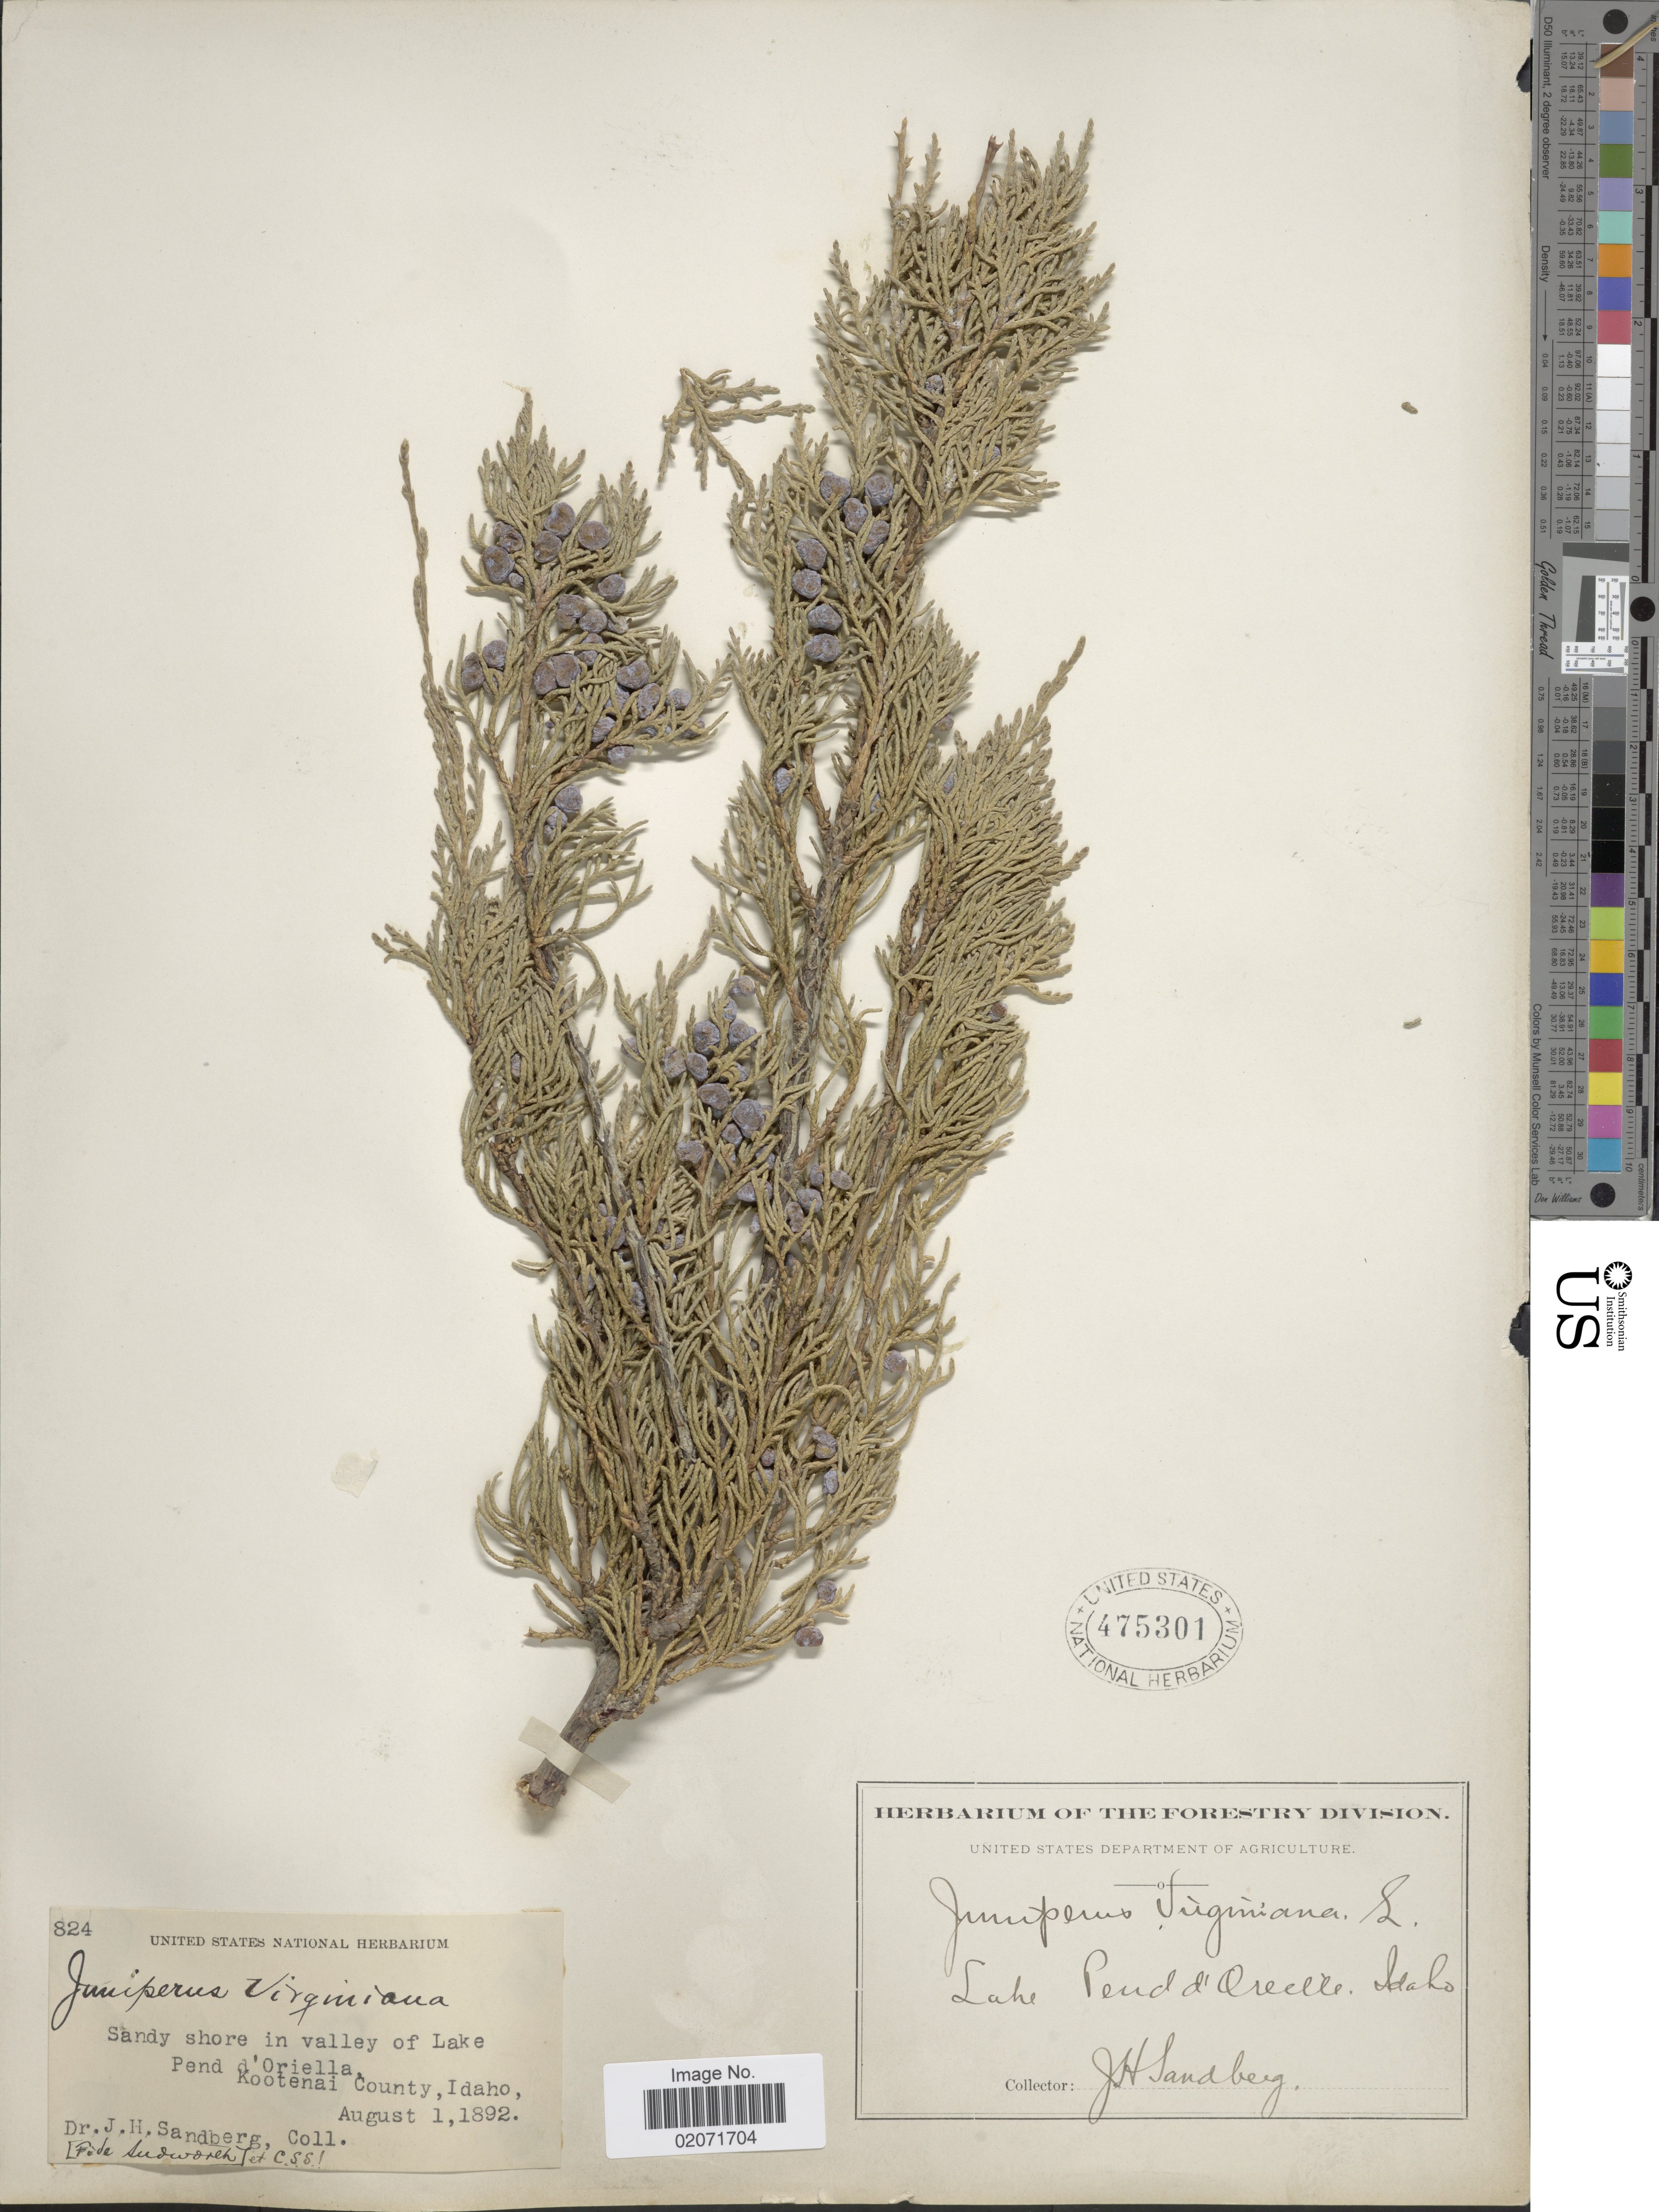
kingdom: Plantae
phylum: Tracheophyta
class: Pinopsida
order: Pinales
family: Cupressaceae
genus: Juniperus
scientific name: Juniperus scopulorum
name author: Sarg.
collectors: J. H. Sandberg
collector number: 824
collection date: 1892-08-01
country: United States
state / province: Idaho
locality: Sandy shore in valley of Lake Pend d'Oriella, Kootenai County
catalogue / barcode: US 475301